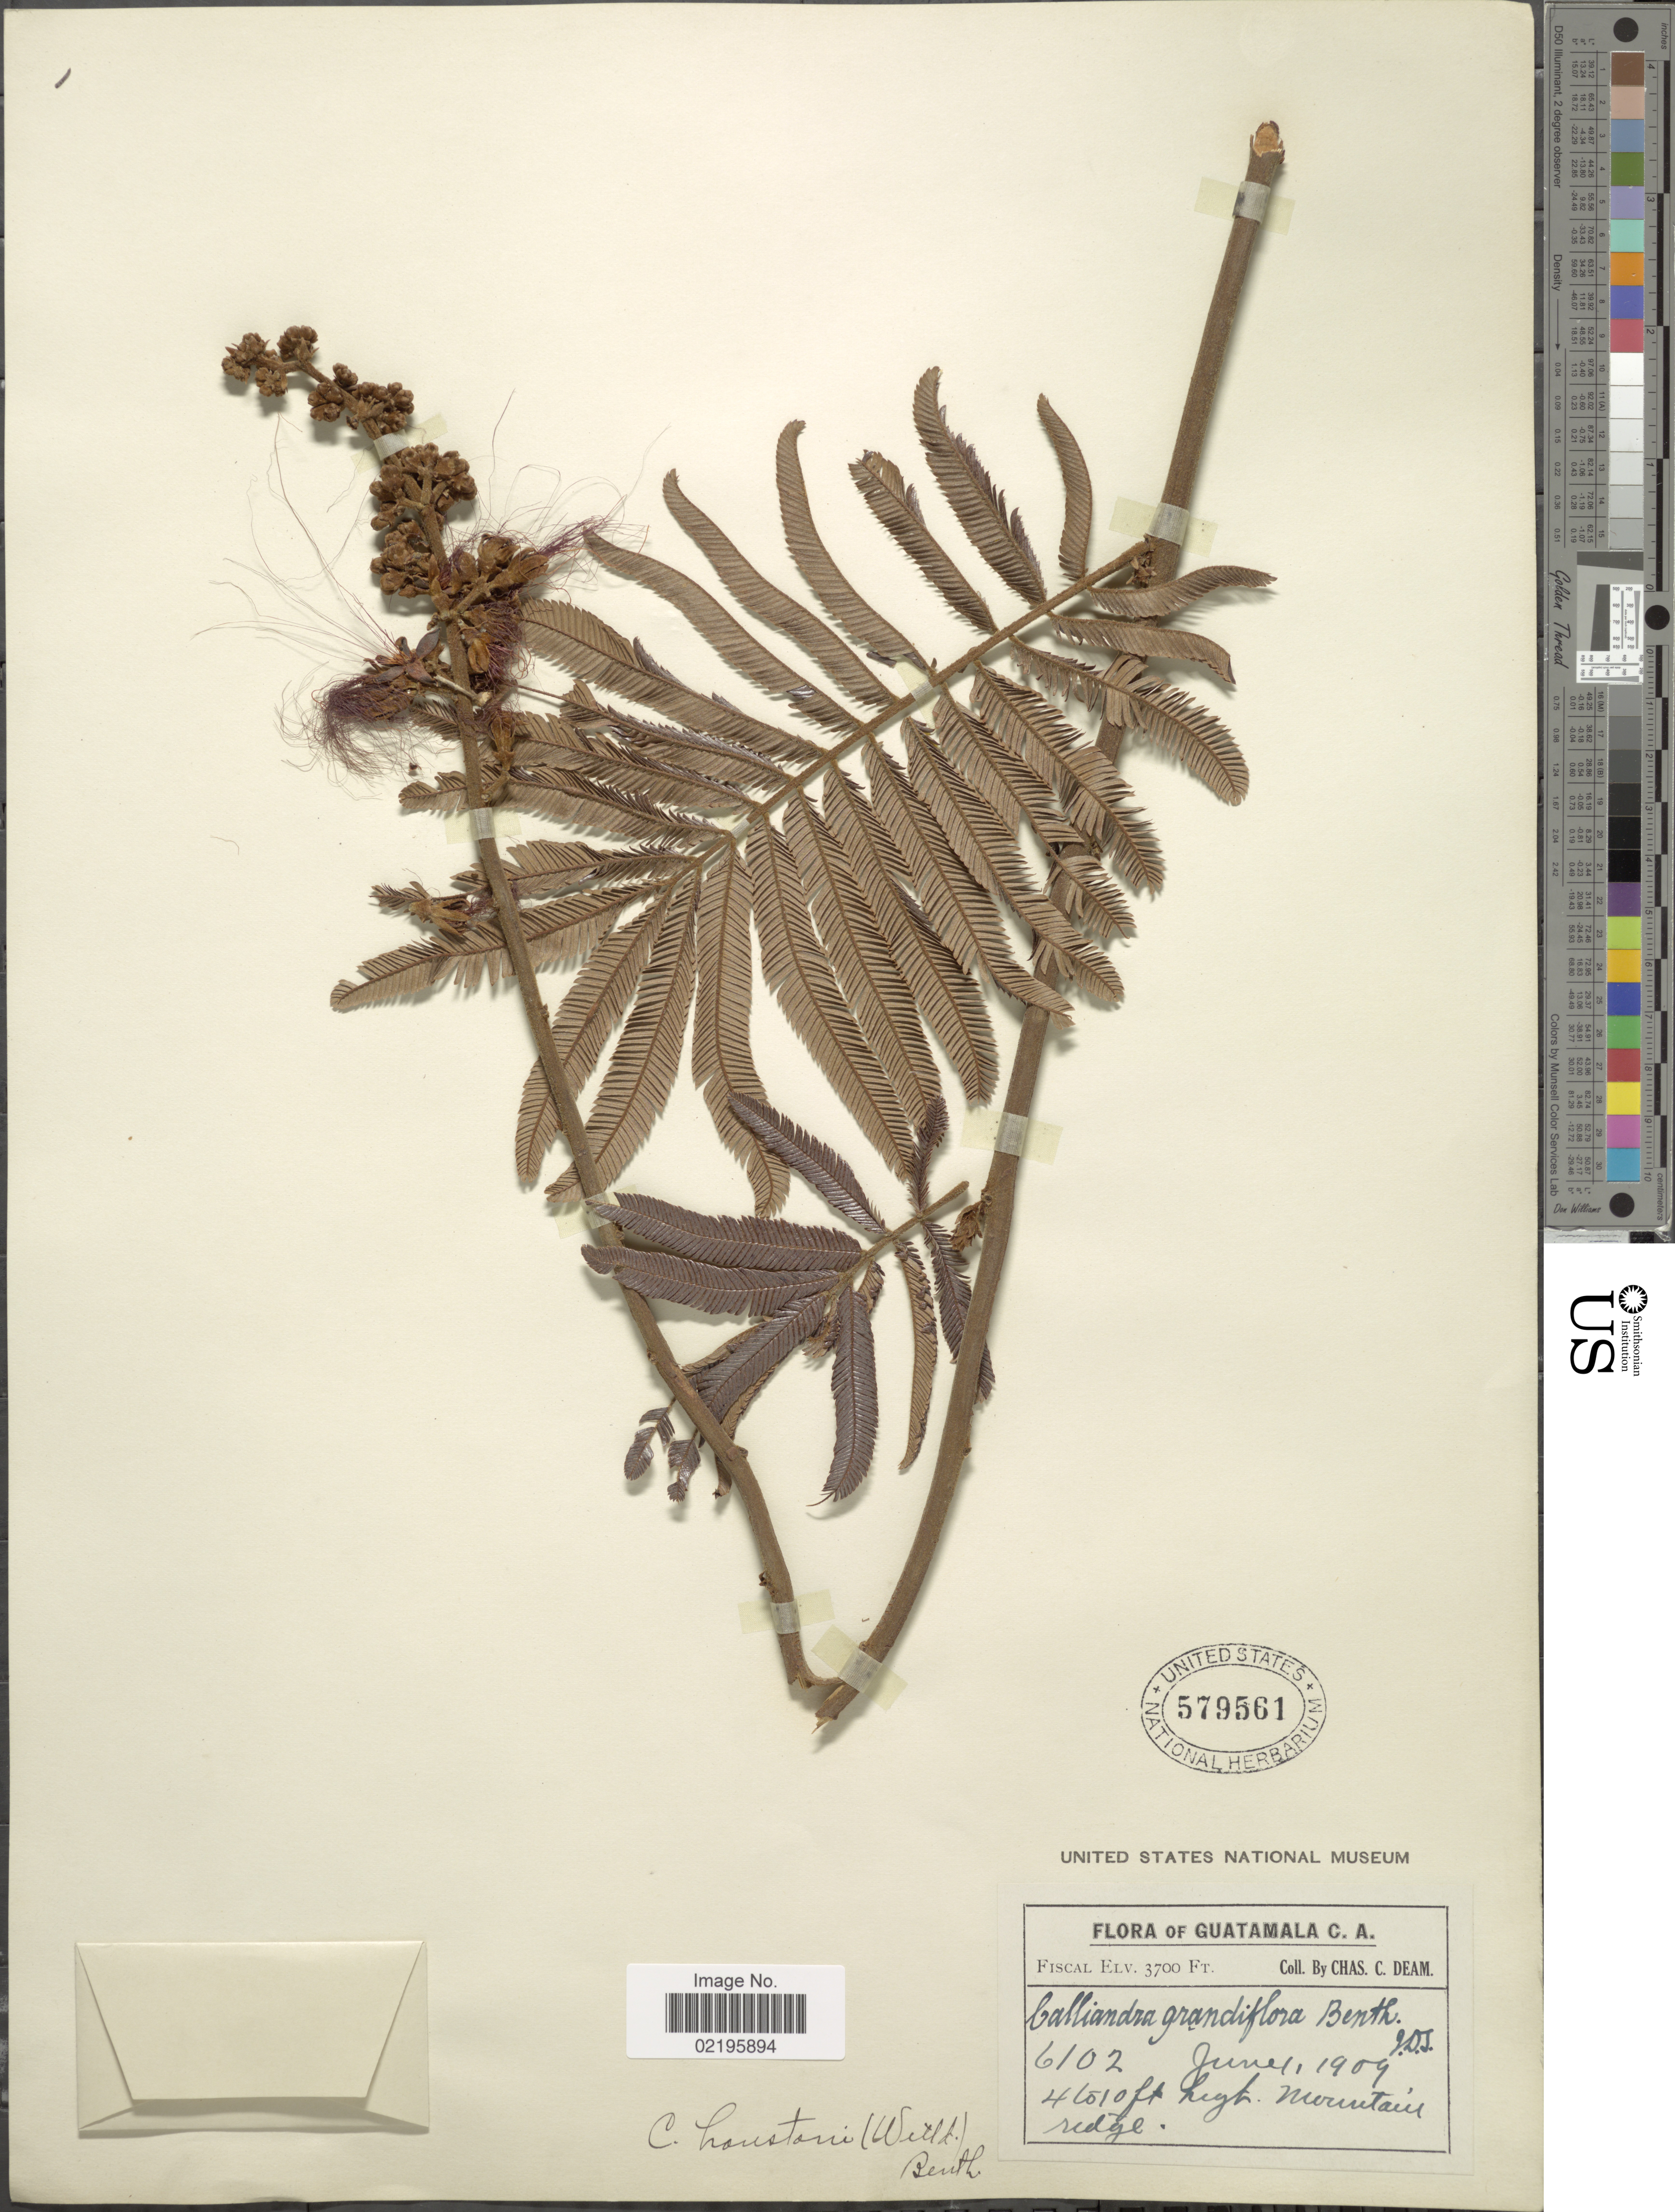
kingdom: Plantae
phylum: Tracheophyta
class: Magnoliopsida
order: Fabales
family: Fabaceae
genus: Calliandra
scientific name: Calliandra houstoniana var. houstoniana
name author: (Mill.) Standl.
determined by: Strong, Mark T., (BOT), Smithsonian Institution - National Museum of Natural History (UNITED STATES)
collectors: C. C. Deam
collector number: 6102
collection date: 1909-06-01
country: Guatemala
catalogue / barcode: US 579561